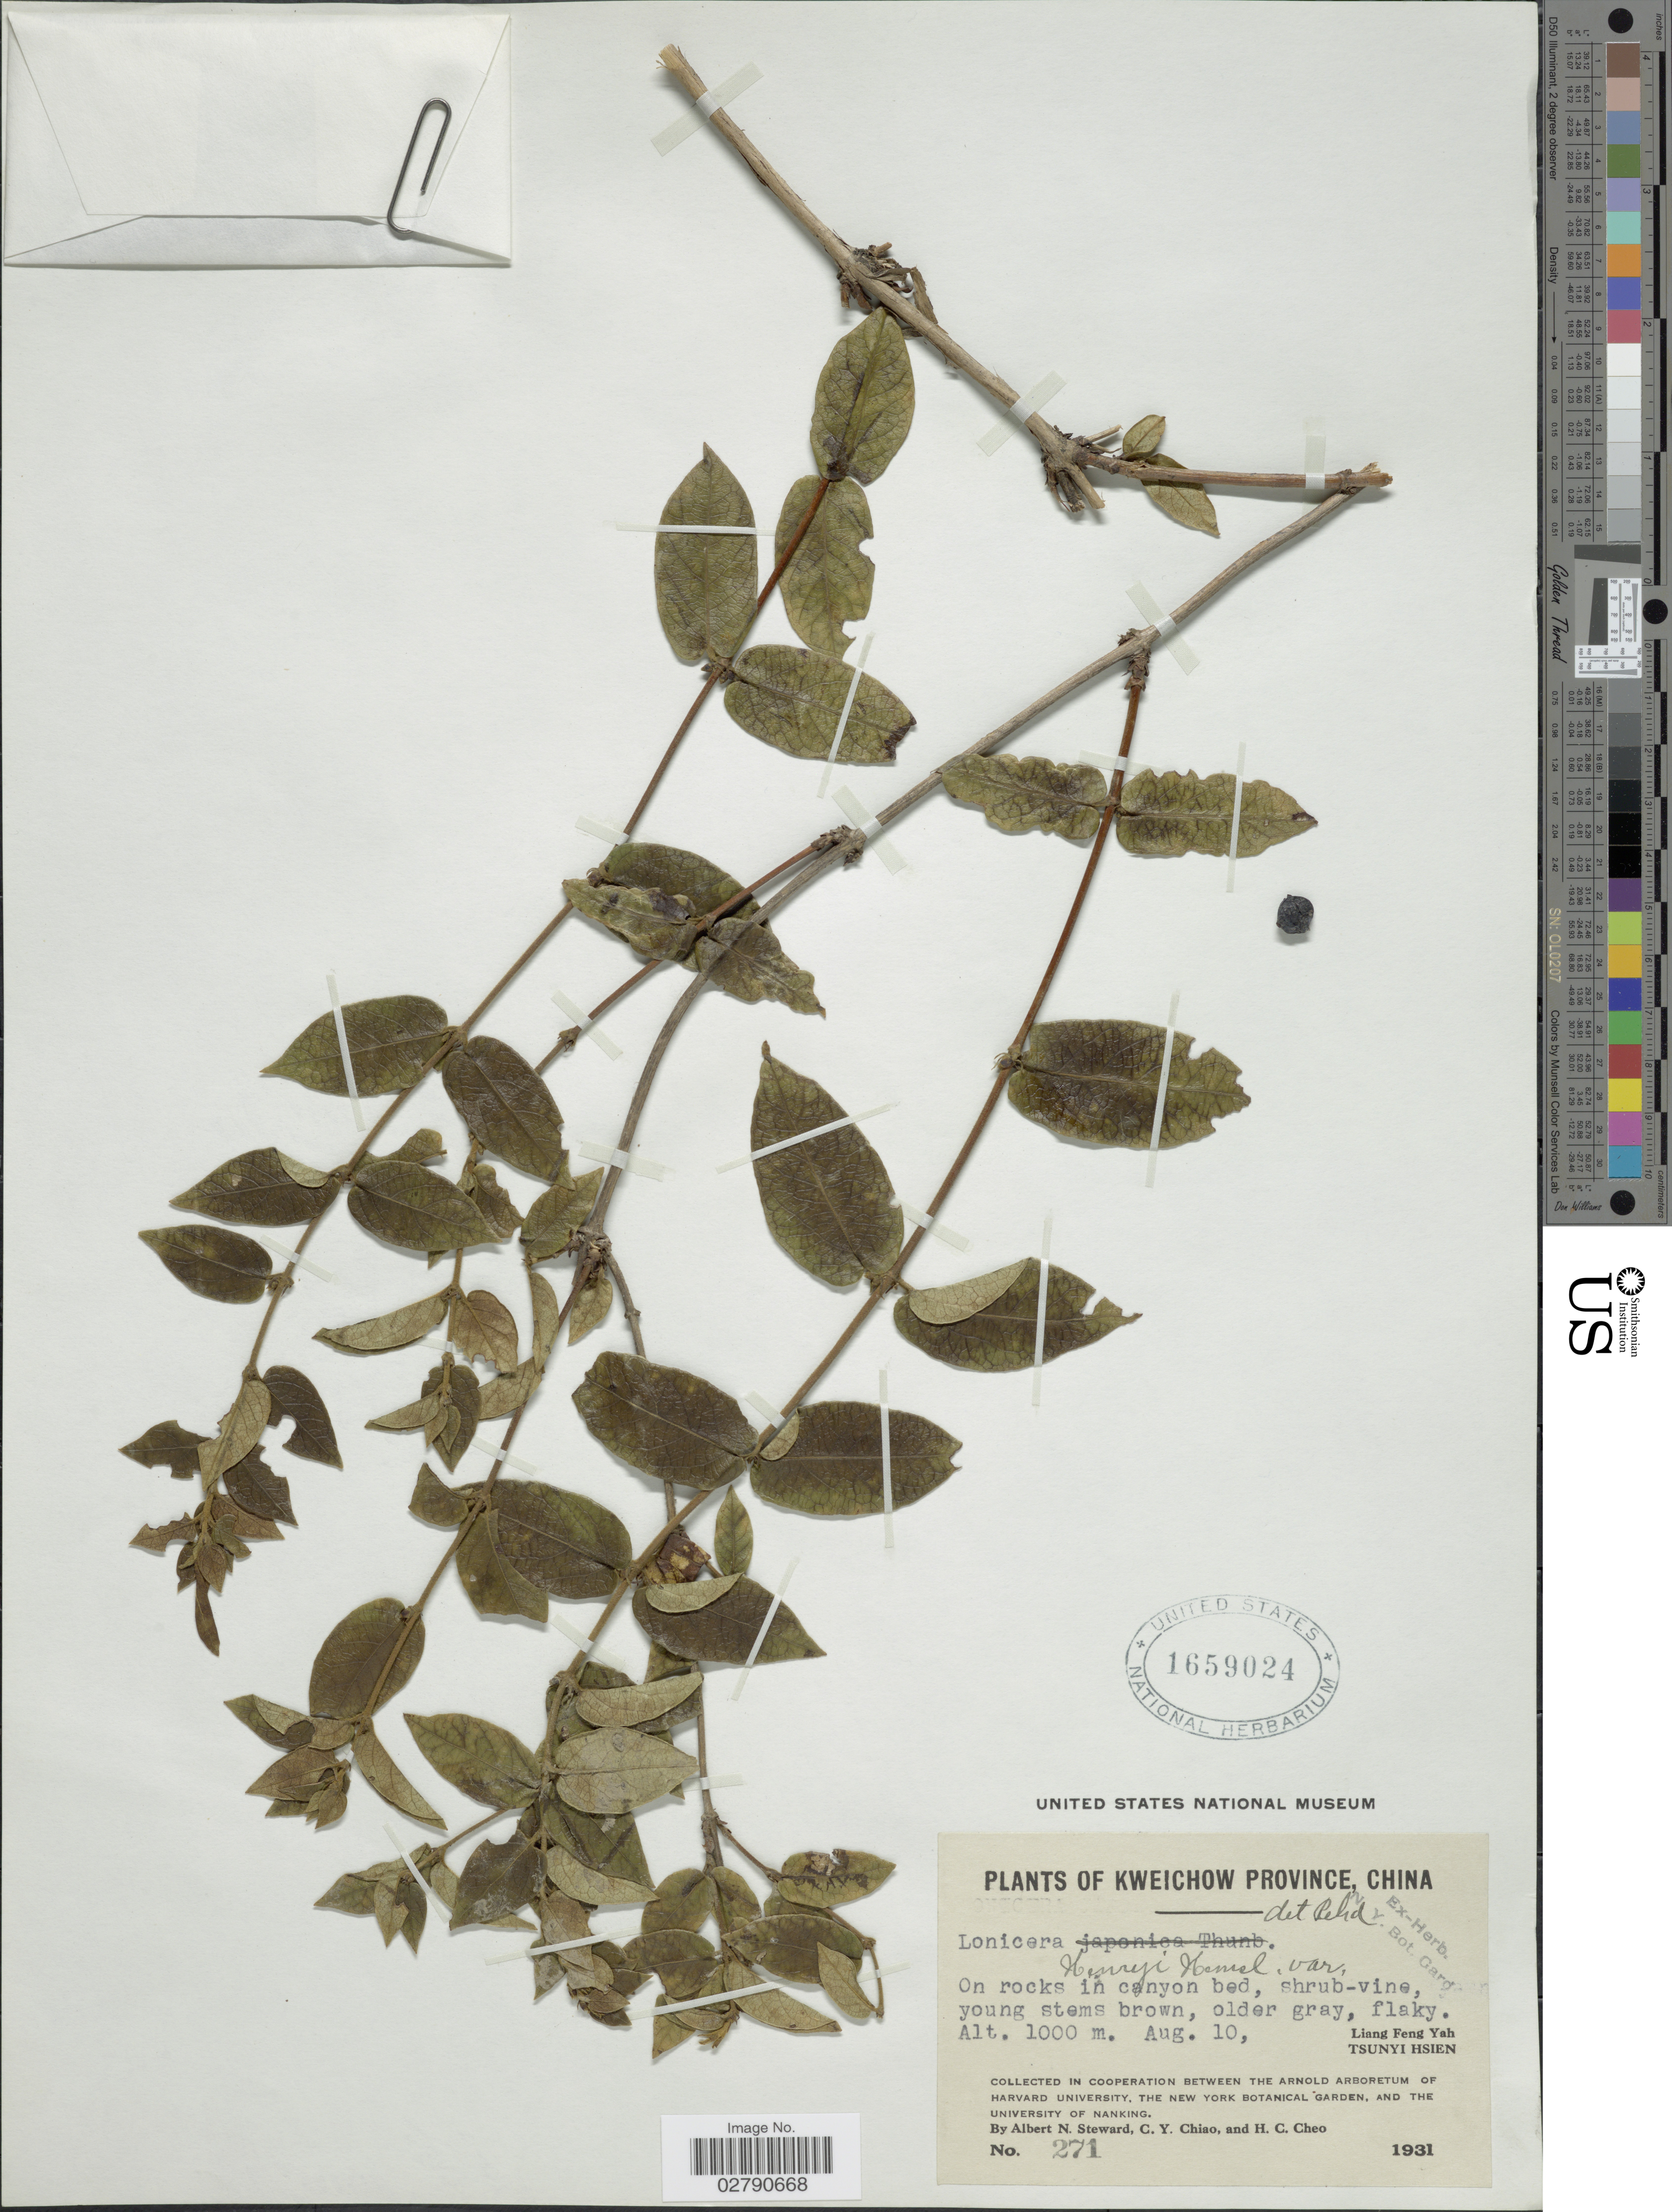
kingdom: Plantae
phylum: Tracheophyta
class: Magnoliopsida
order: Dipsacales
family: Caprifoliaceae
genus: Lonicera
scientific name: Lonicera henryi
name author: Hemsl.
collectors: A. N. Steward, C. Y. Chiao & H. Cheo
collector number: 271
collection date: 1931-08-10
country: China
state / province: Guizhou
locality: Kweichow Province. Liang Feng Yah. Tsunyi Hsien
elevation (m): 1000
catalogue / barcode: US 1659024